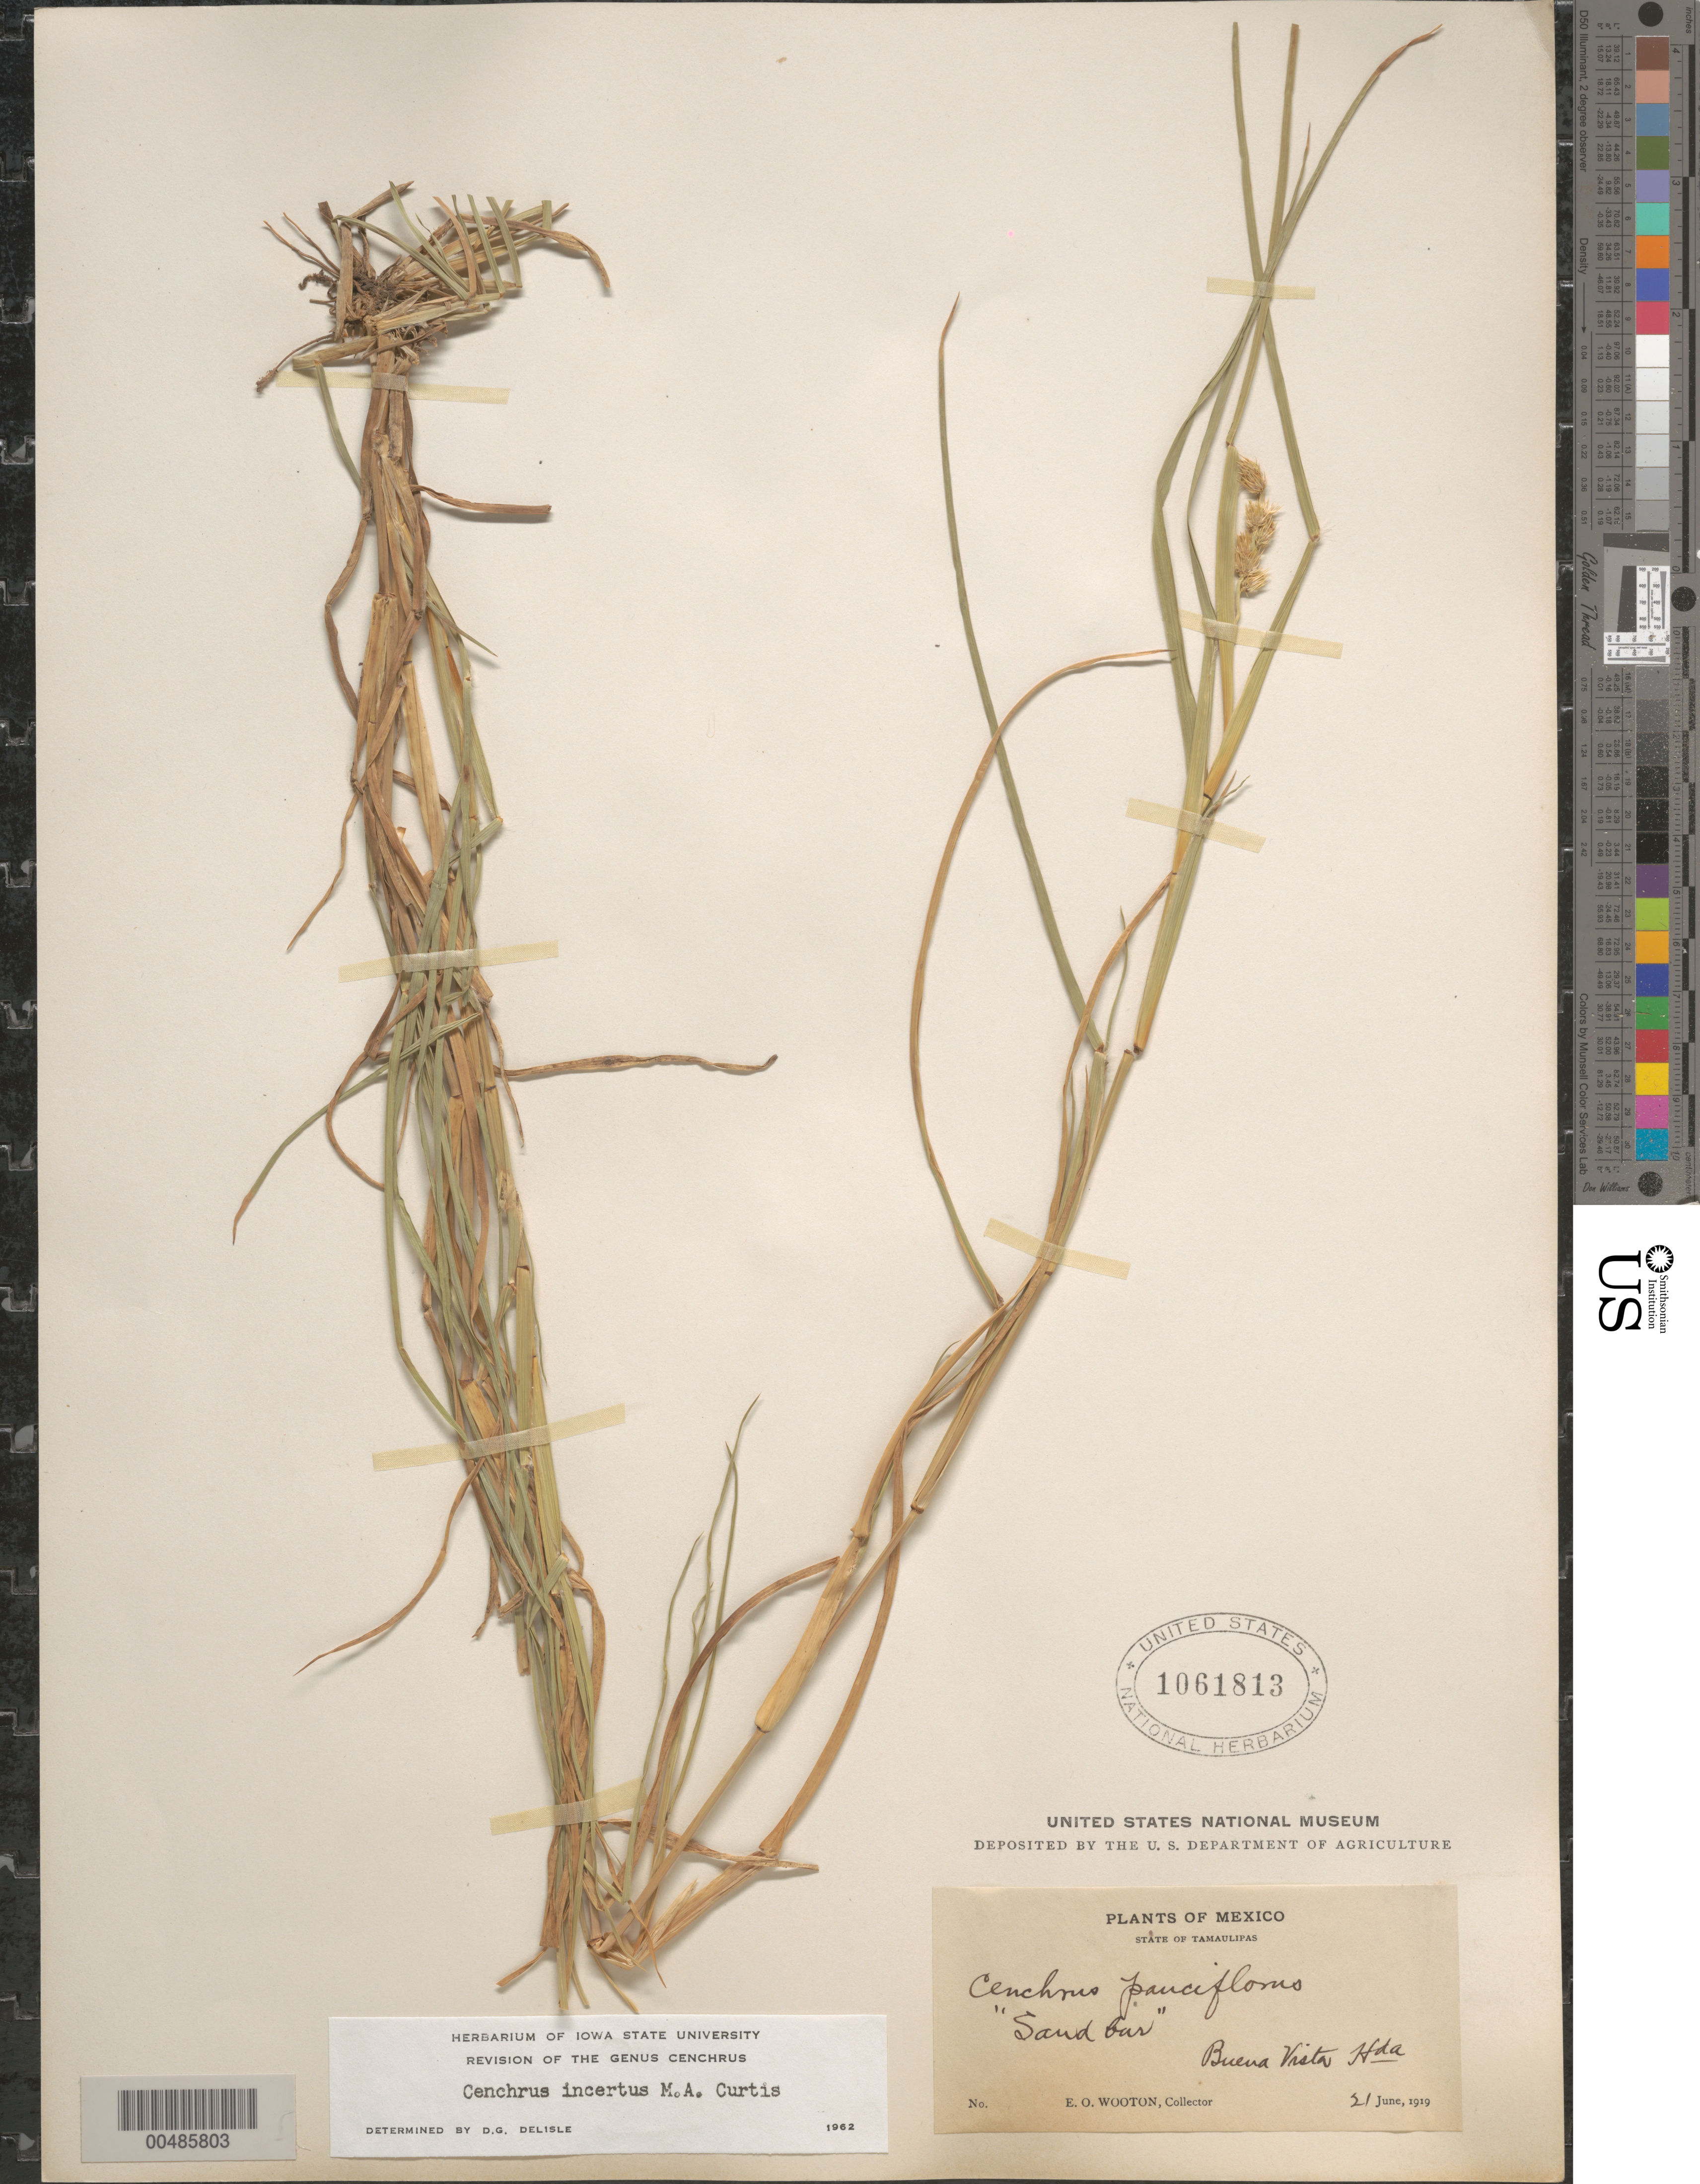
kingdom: Plantae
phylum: Tracheophyta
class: Liliopsida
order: Poales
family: Poaceae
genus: Cenchrus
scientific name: Cenchrus incertus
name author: M.A. Curtis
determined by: Delisle, D. G.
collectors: E. O. Wooton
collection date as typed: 21 Jun 1919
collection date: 1919-06-21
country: Mexico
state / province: Tamaulipas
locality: Buena Vista Hda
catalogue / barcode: US 1061813